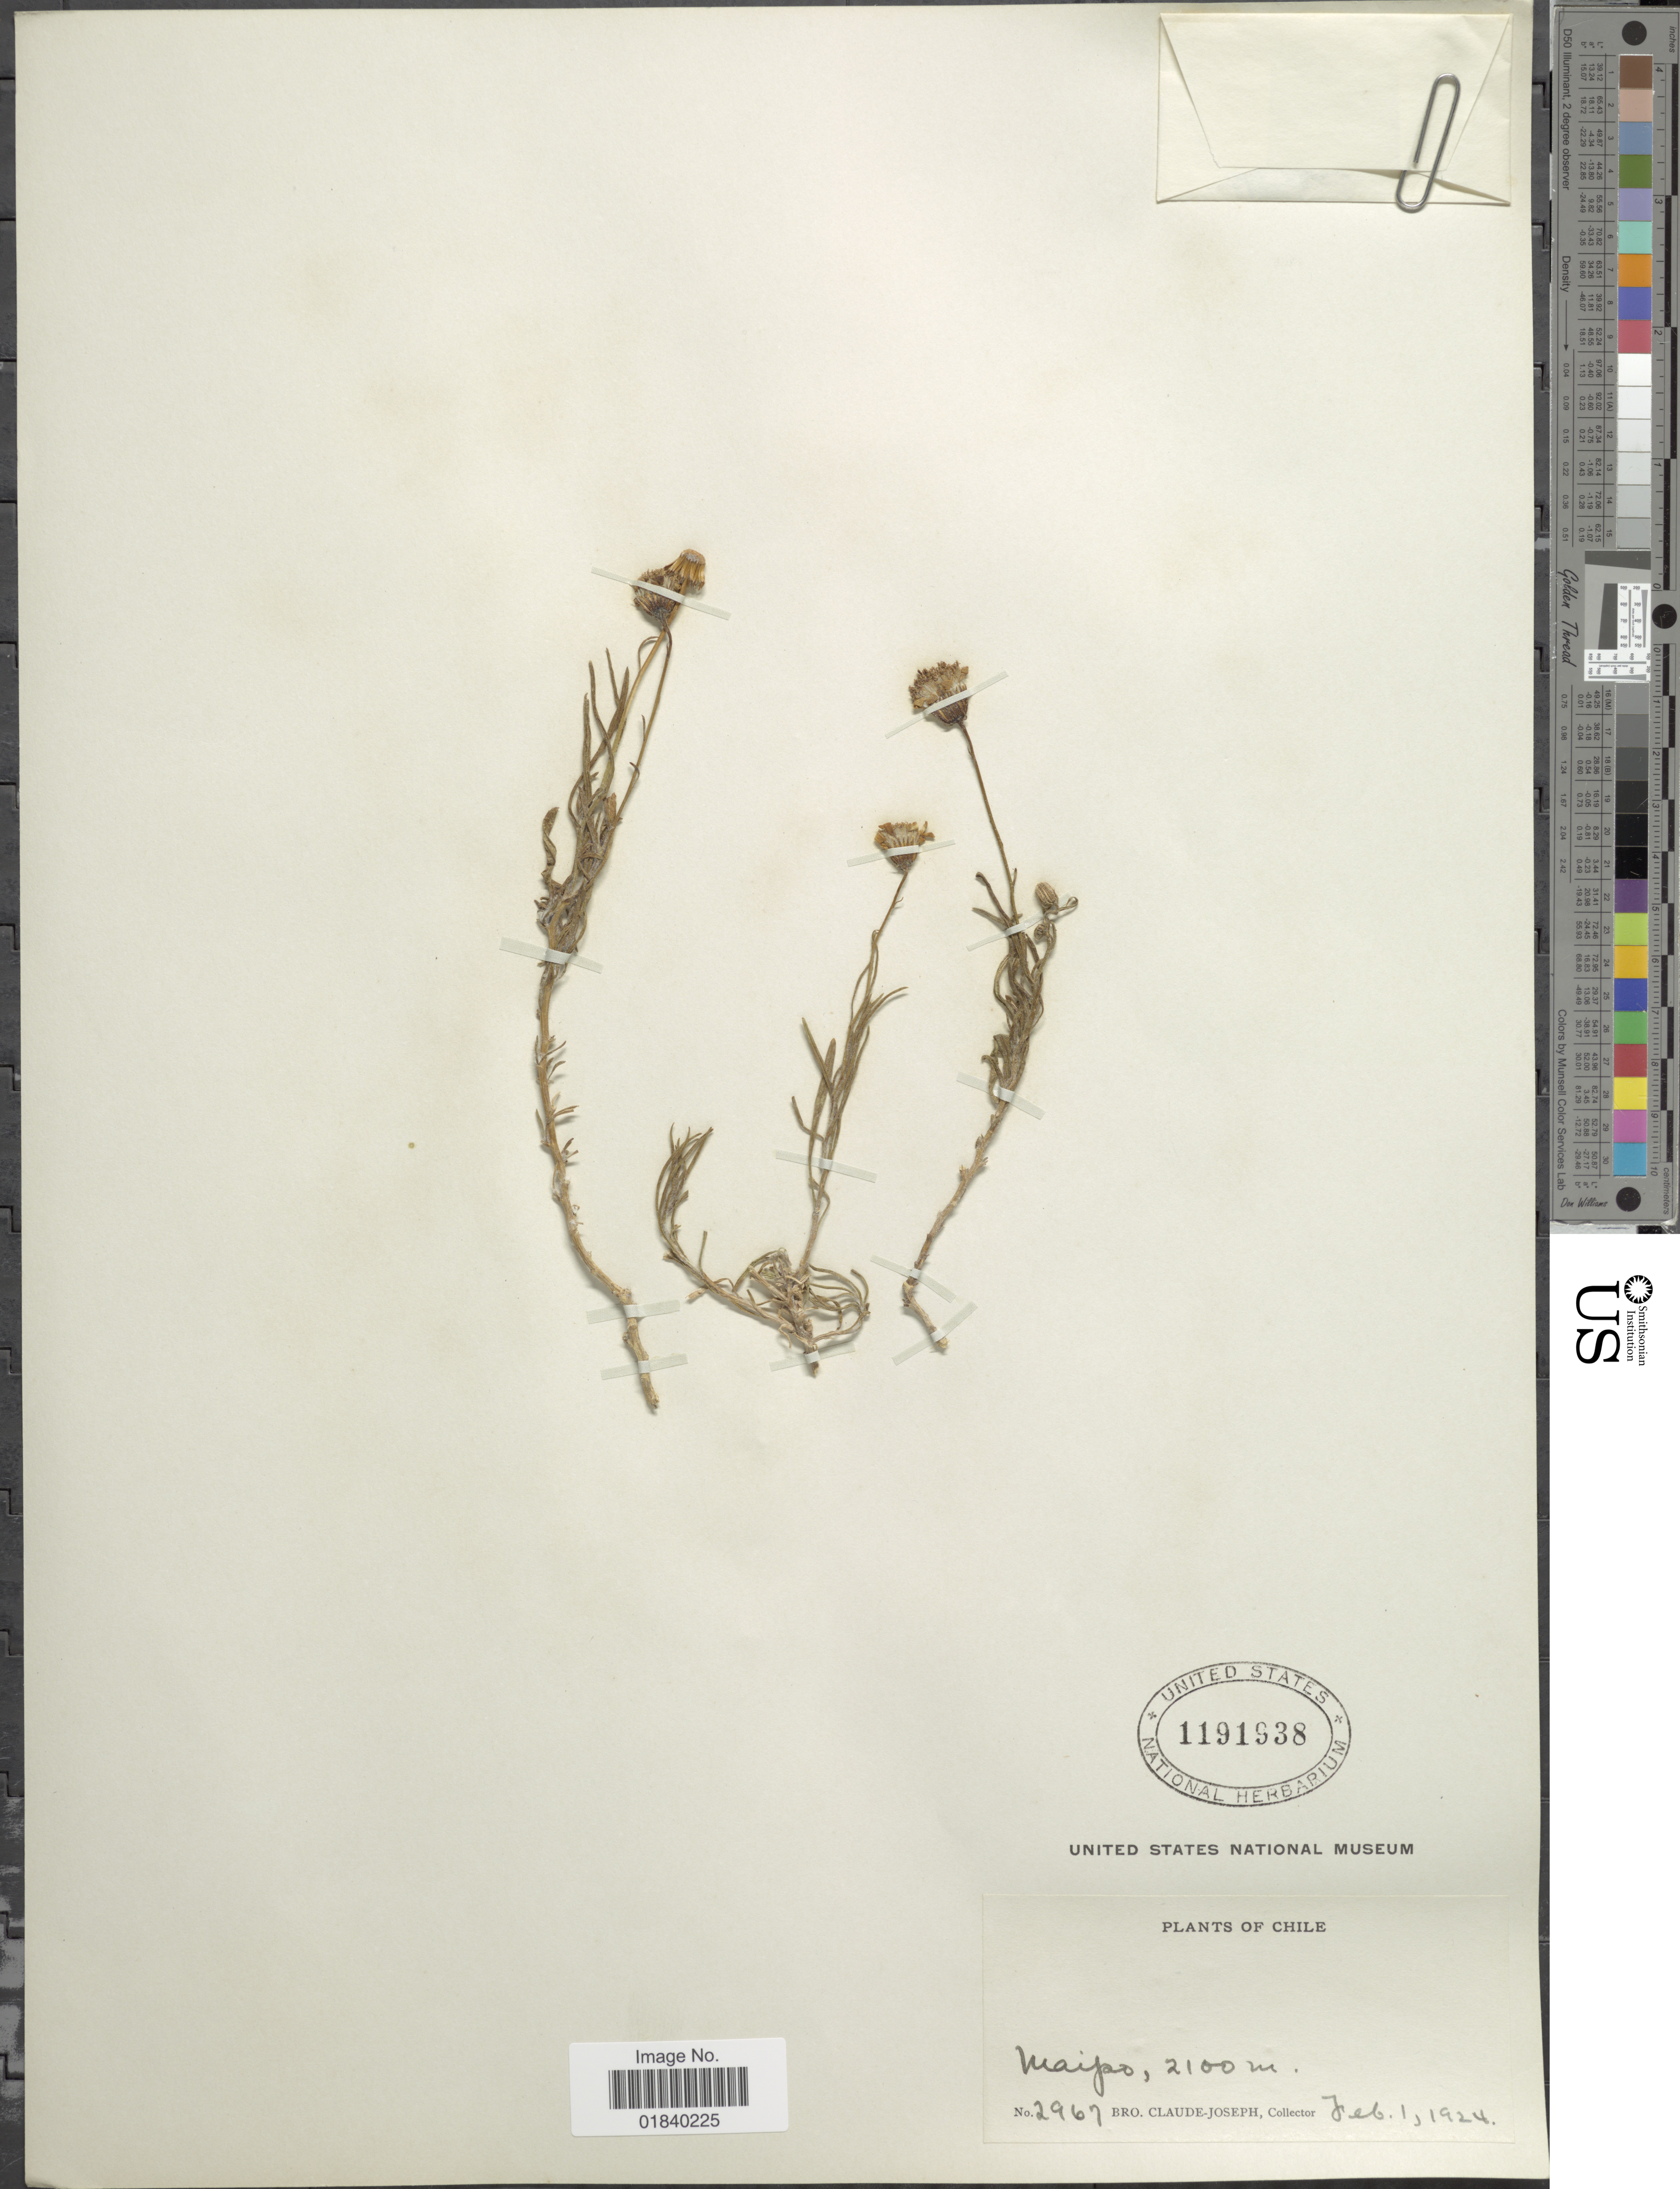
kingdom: Plantae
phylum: Tracheophyta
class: Magnoliopsida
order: Asterales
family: Asteraceae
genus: Senecio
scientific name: Senecio sp.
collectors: Bro. Claude-Joseph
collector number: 2967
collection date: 1924-02-01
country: Chile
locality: Maipo. Chile.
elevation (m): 2100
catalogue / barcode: US 1191938